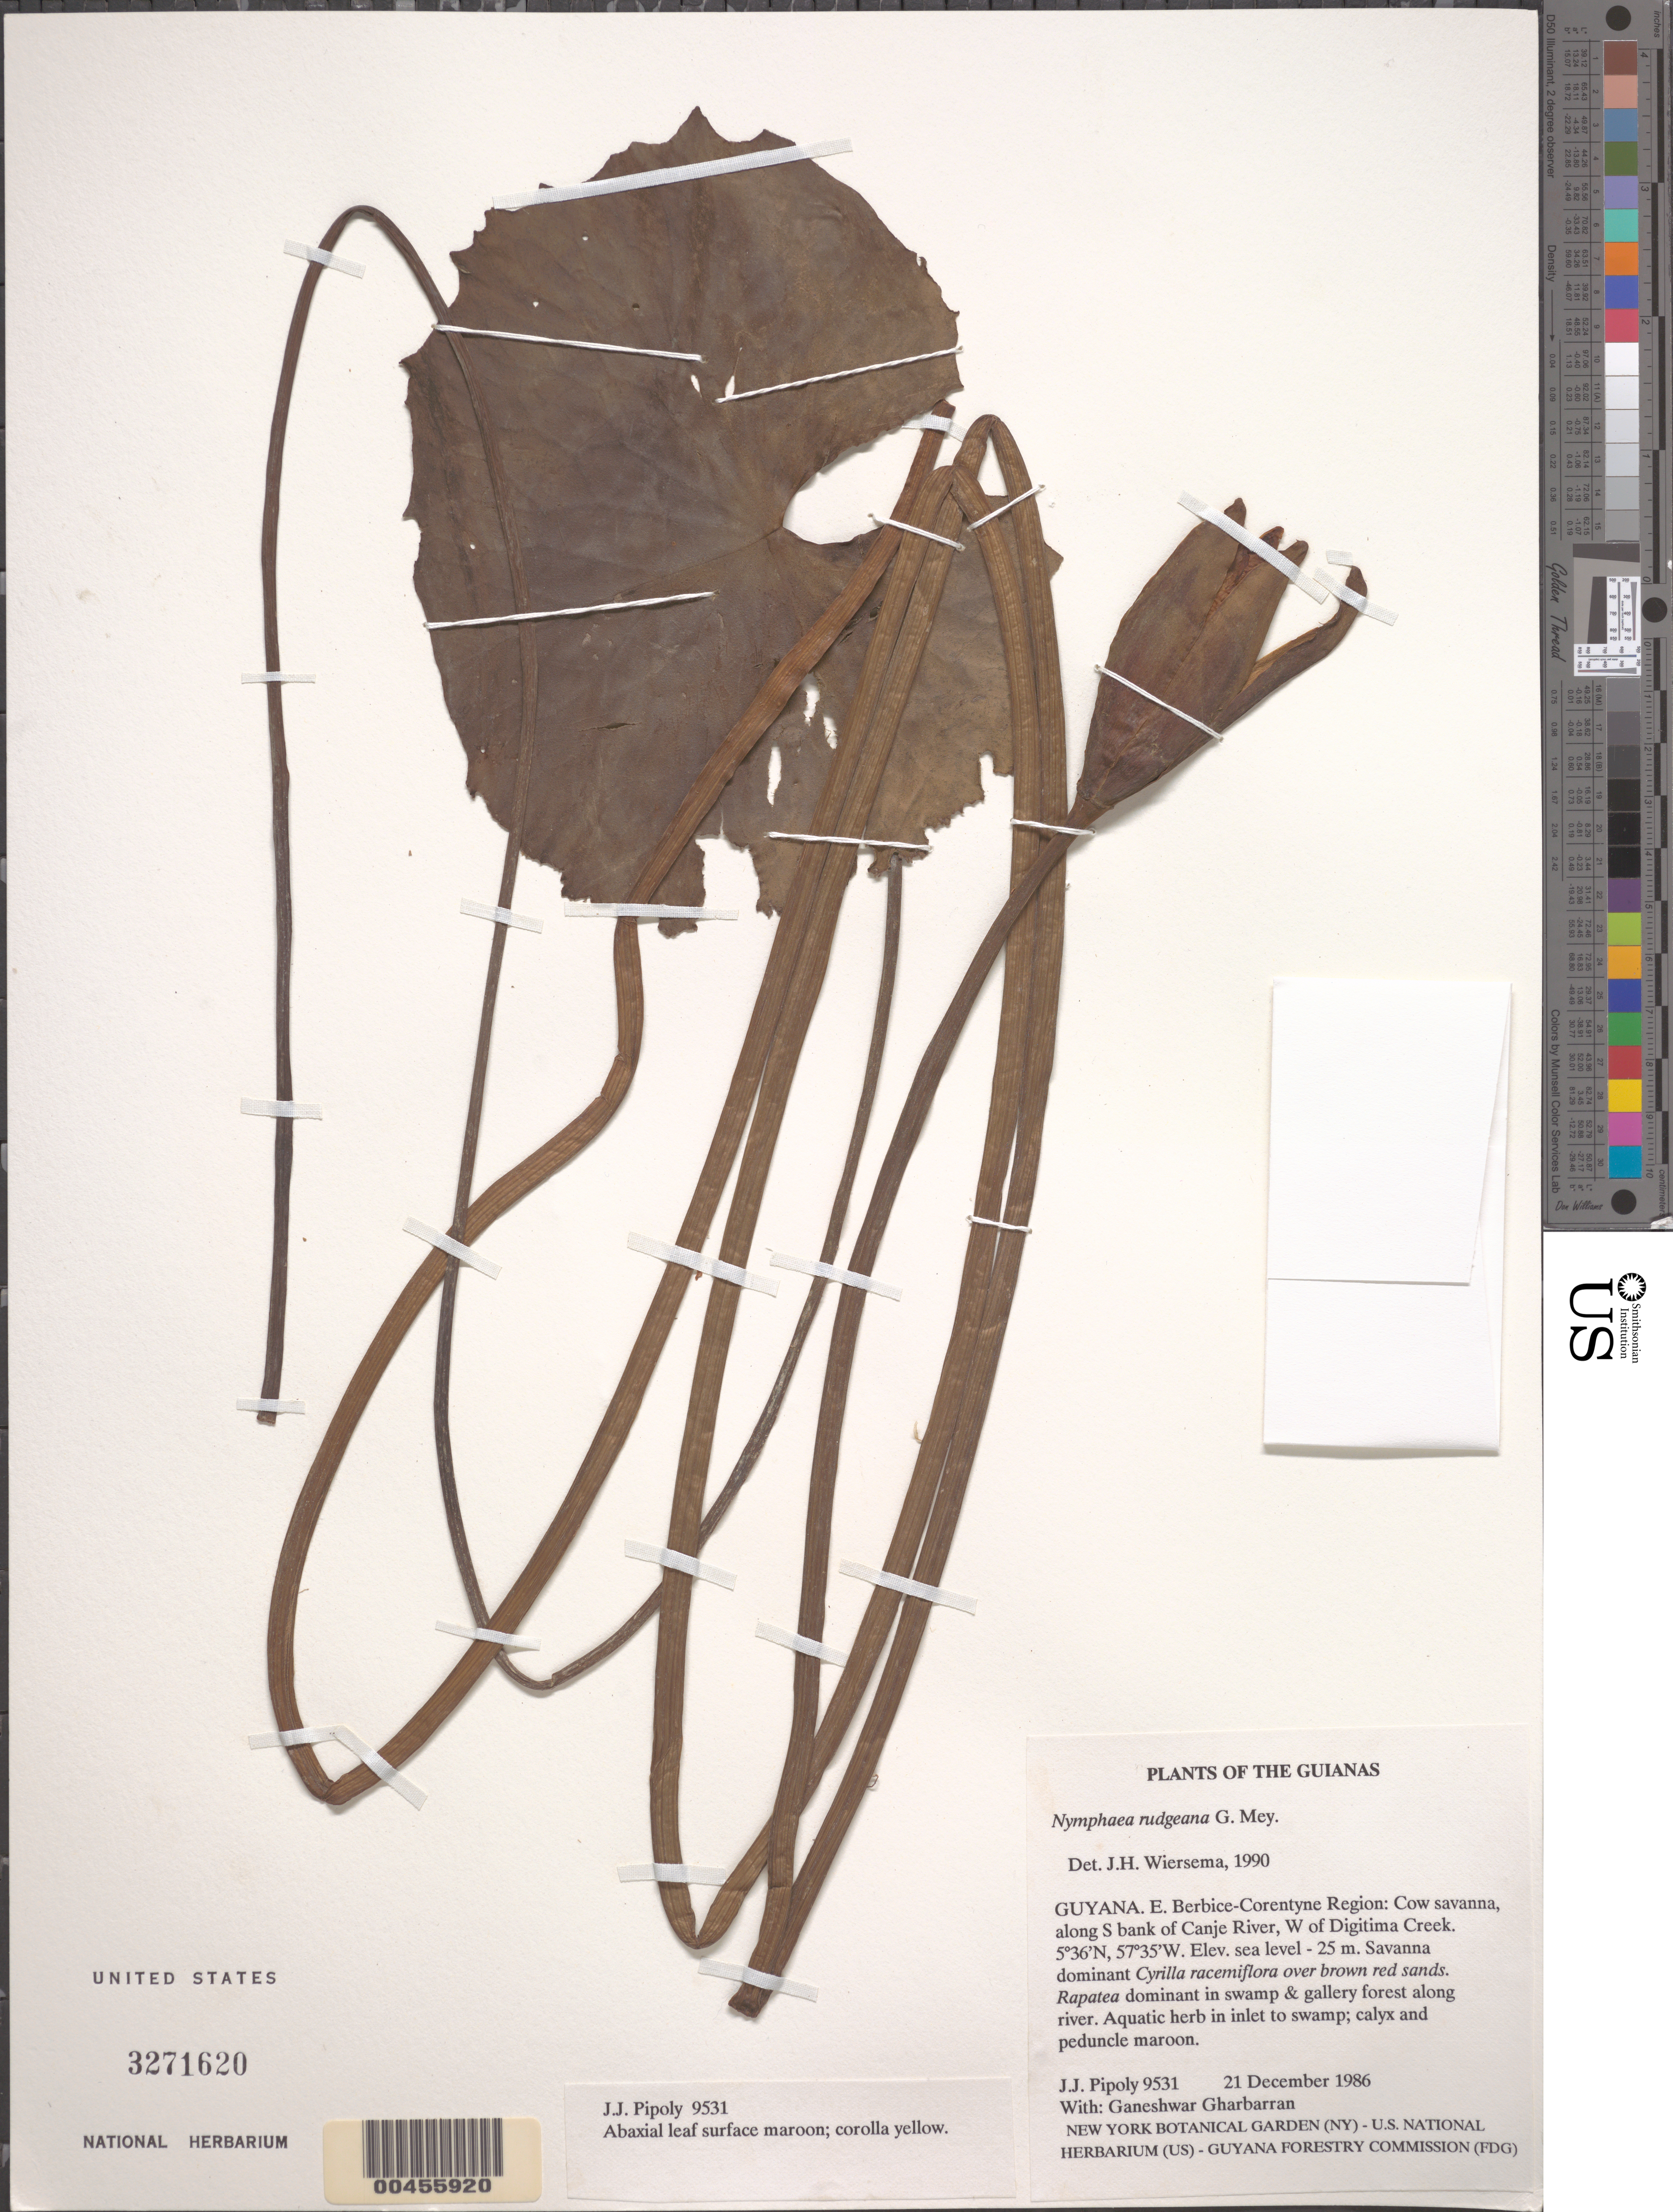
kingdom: Plantae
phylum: Tracheophyta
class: Magnoliopsida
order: Nymphaeales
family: Nymphaeaceae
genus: Nymphaea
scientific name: Nymphaea rudgeana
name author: G. Mey.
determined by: Wiersema, John H.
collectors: J. J. Pipoly & G. Gharbarran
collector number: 9531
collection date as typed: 21 December 1986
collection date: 1986-12-21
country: Guyana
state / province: E. Berbice-Corentyne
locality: Cow savanna, along S bank of Canje River, W of Digitima Creek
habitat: Savanna dominant Cyrilla racemiflora over brn-red sands. Rapatea dominant in swamp & gallery forest along river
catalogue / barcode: US 3271620